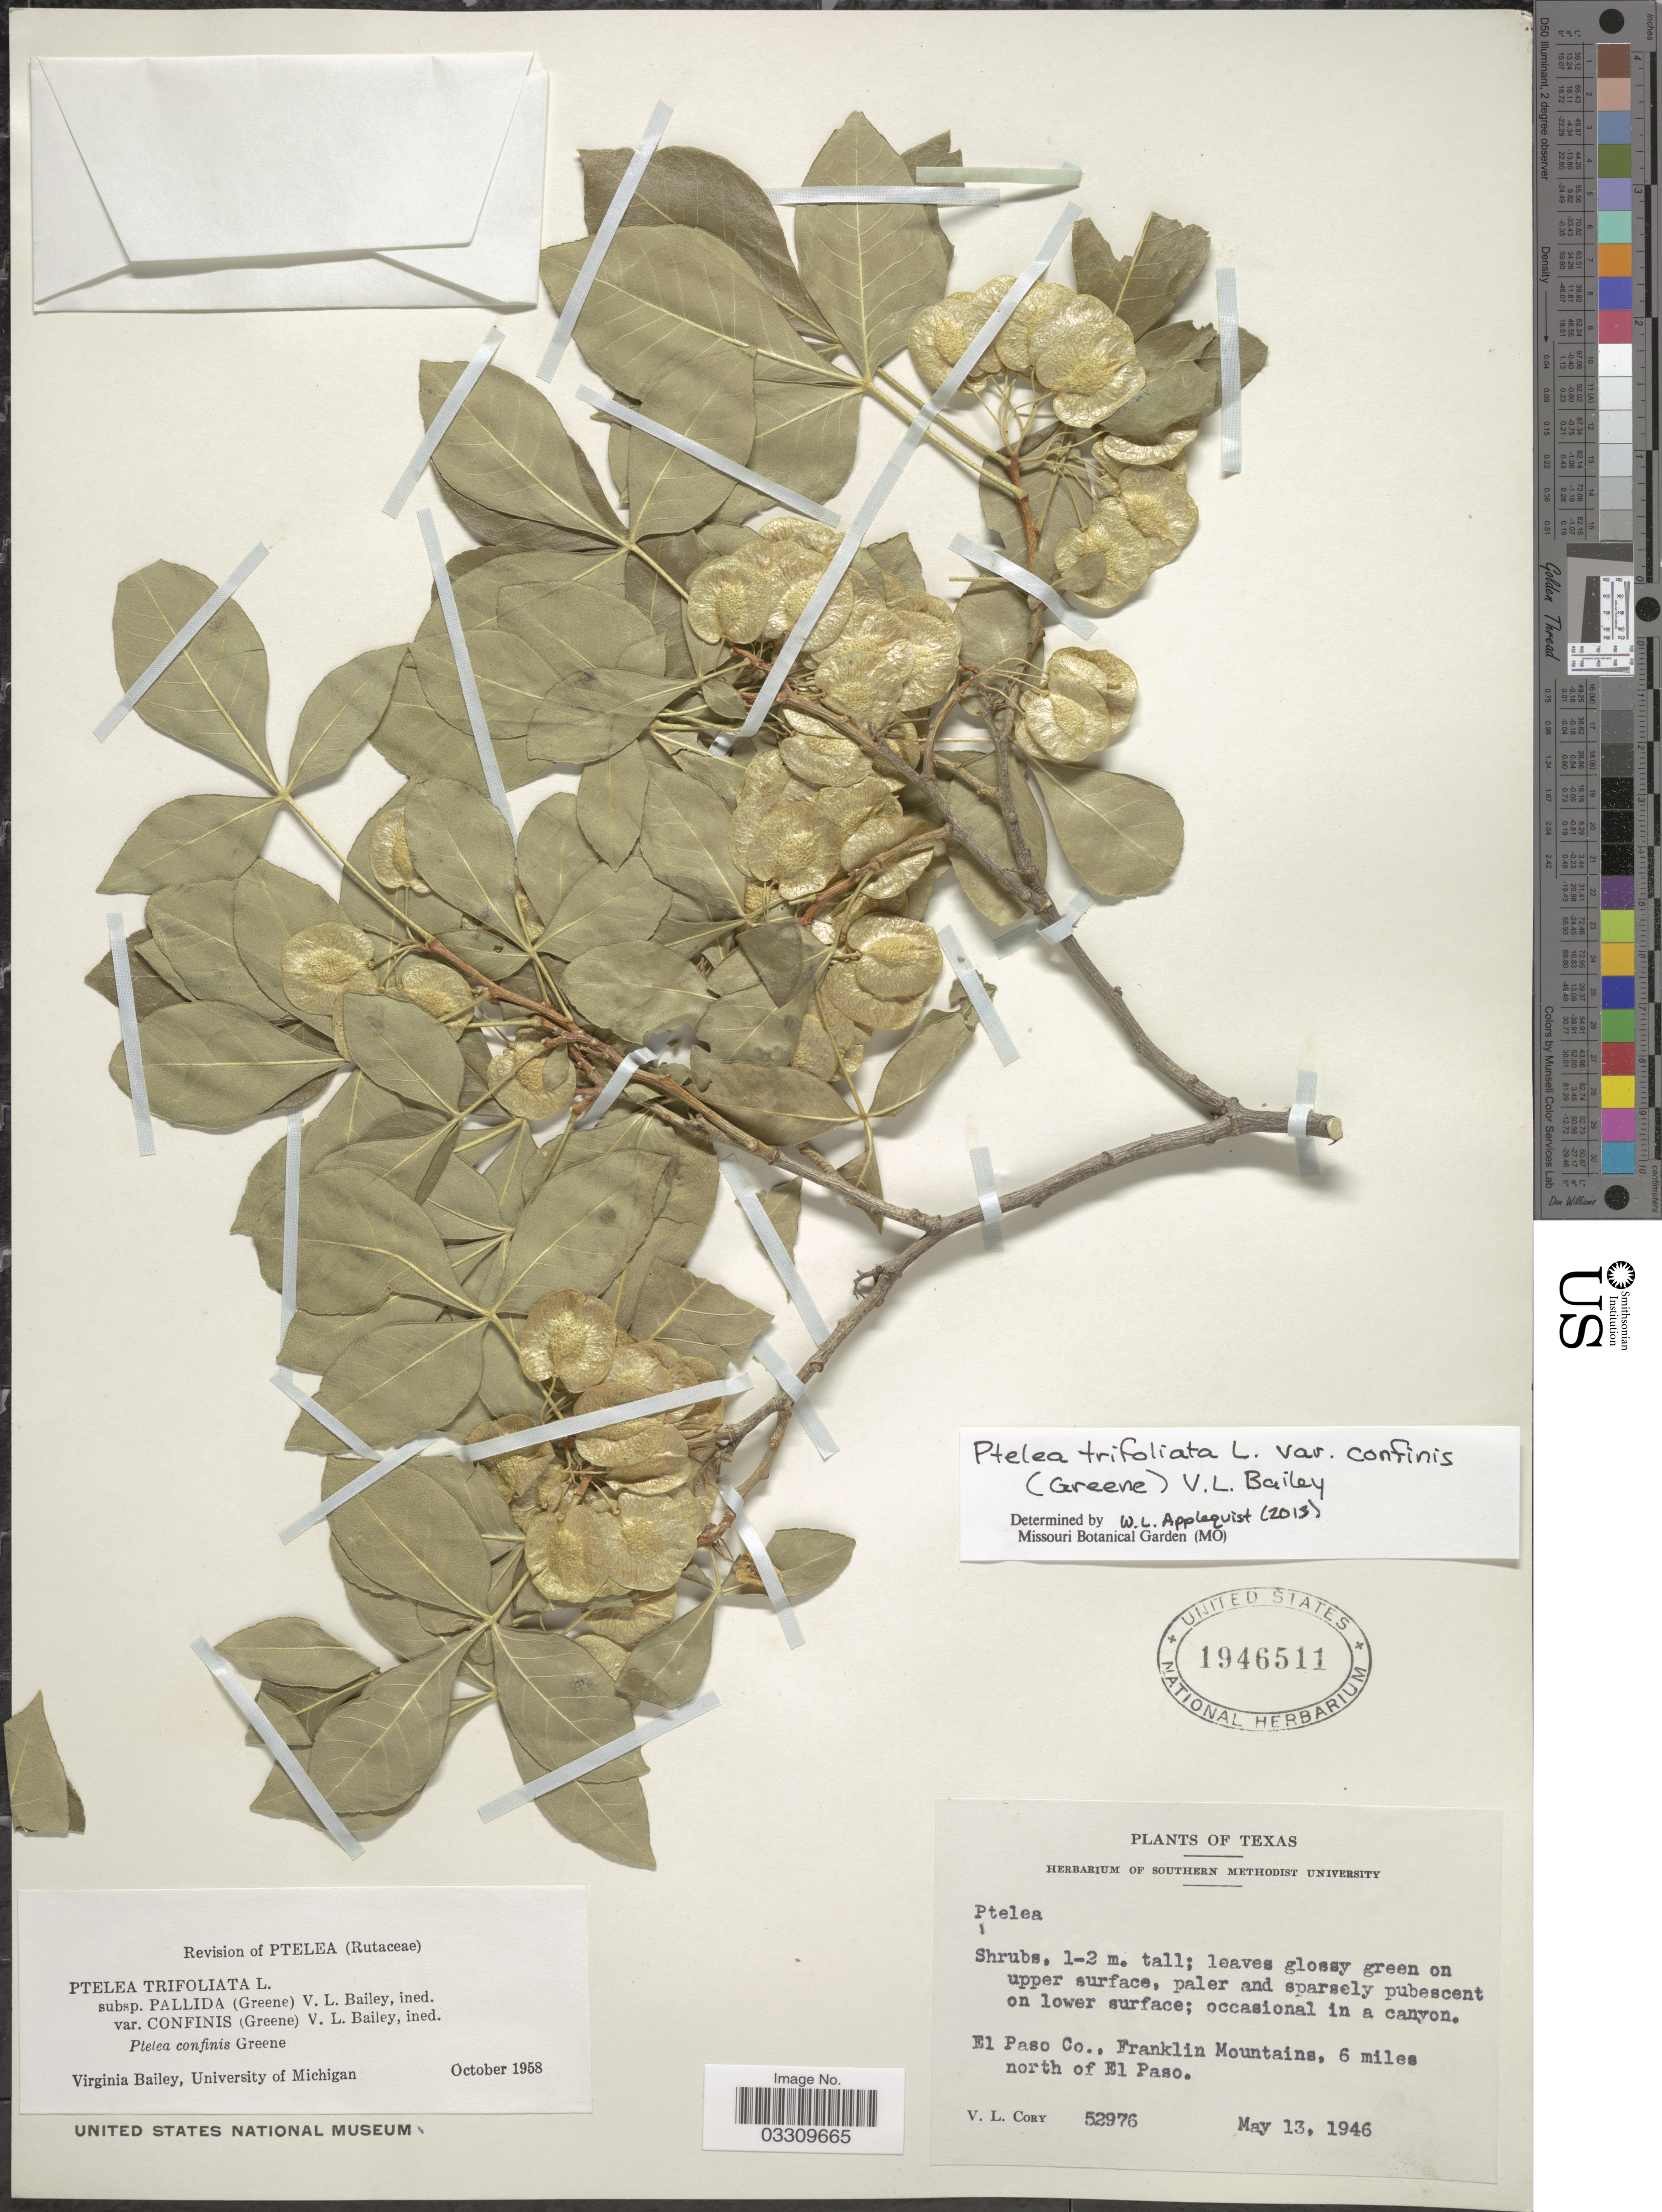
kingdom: Plantae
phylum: Tracheophyta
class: Magnoliopsida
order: Sapindales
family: Rutaceae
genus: Ptelea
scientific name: Ptelea trifoliata var. confinis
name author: (S.W. Greene) V. L. Bailey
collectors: V. Cory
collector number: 52976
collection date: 1946-05-13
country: United States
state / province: Texas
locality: El Paso Co., Franklin Mountains, 6 miles north of El Paso.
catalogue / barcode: US 1946511